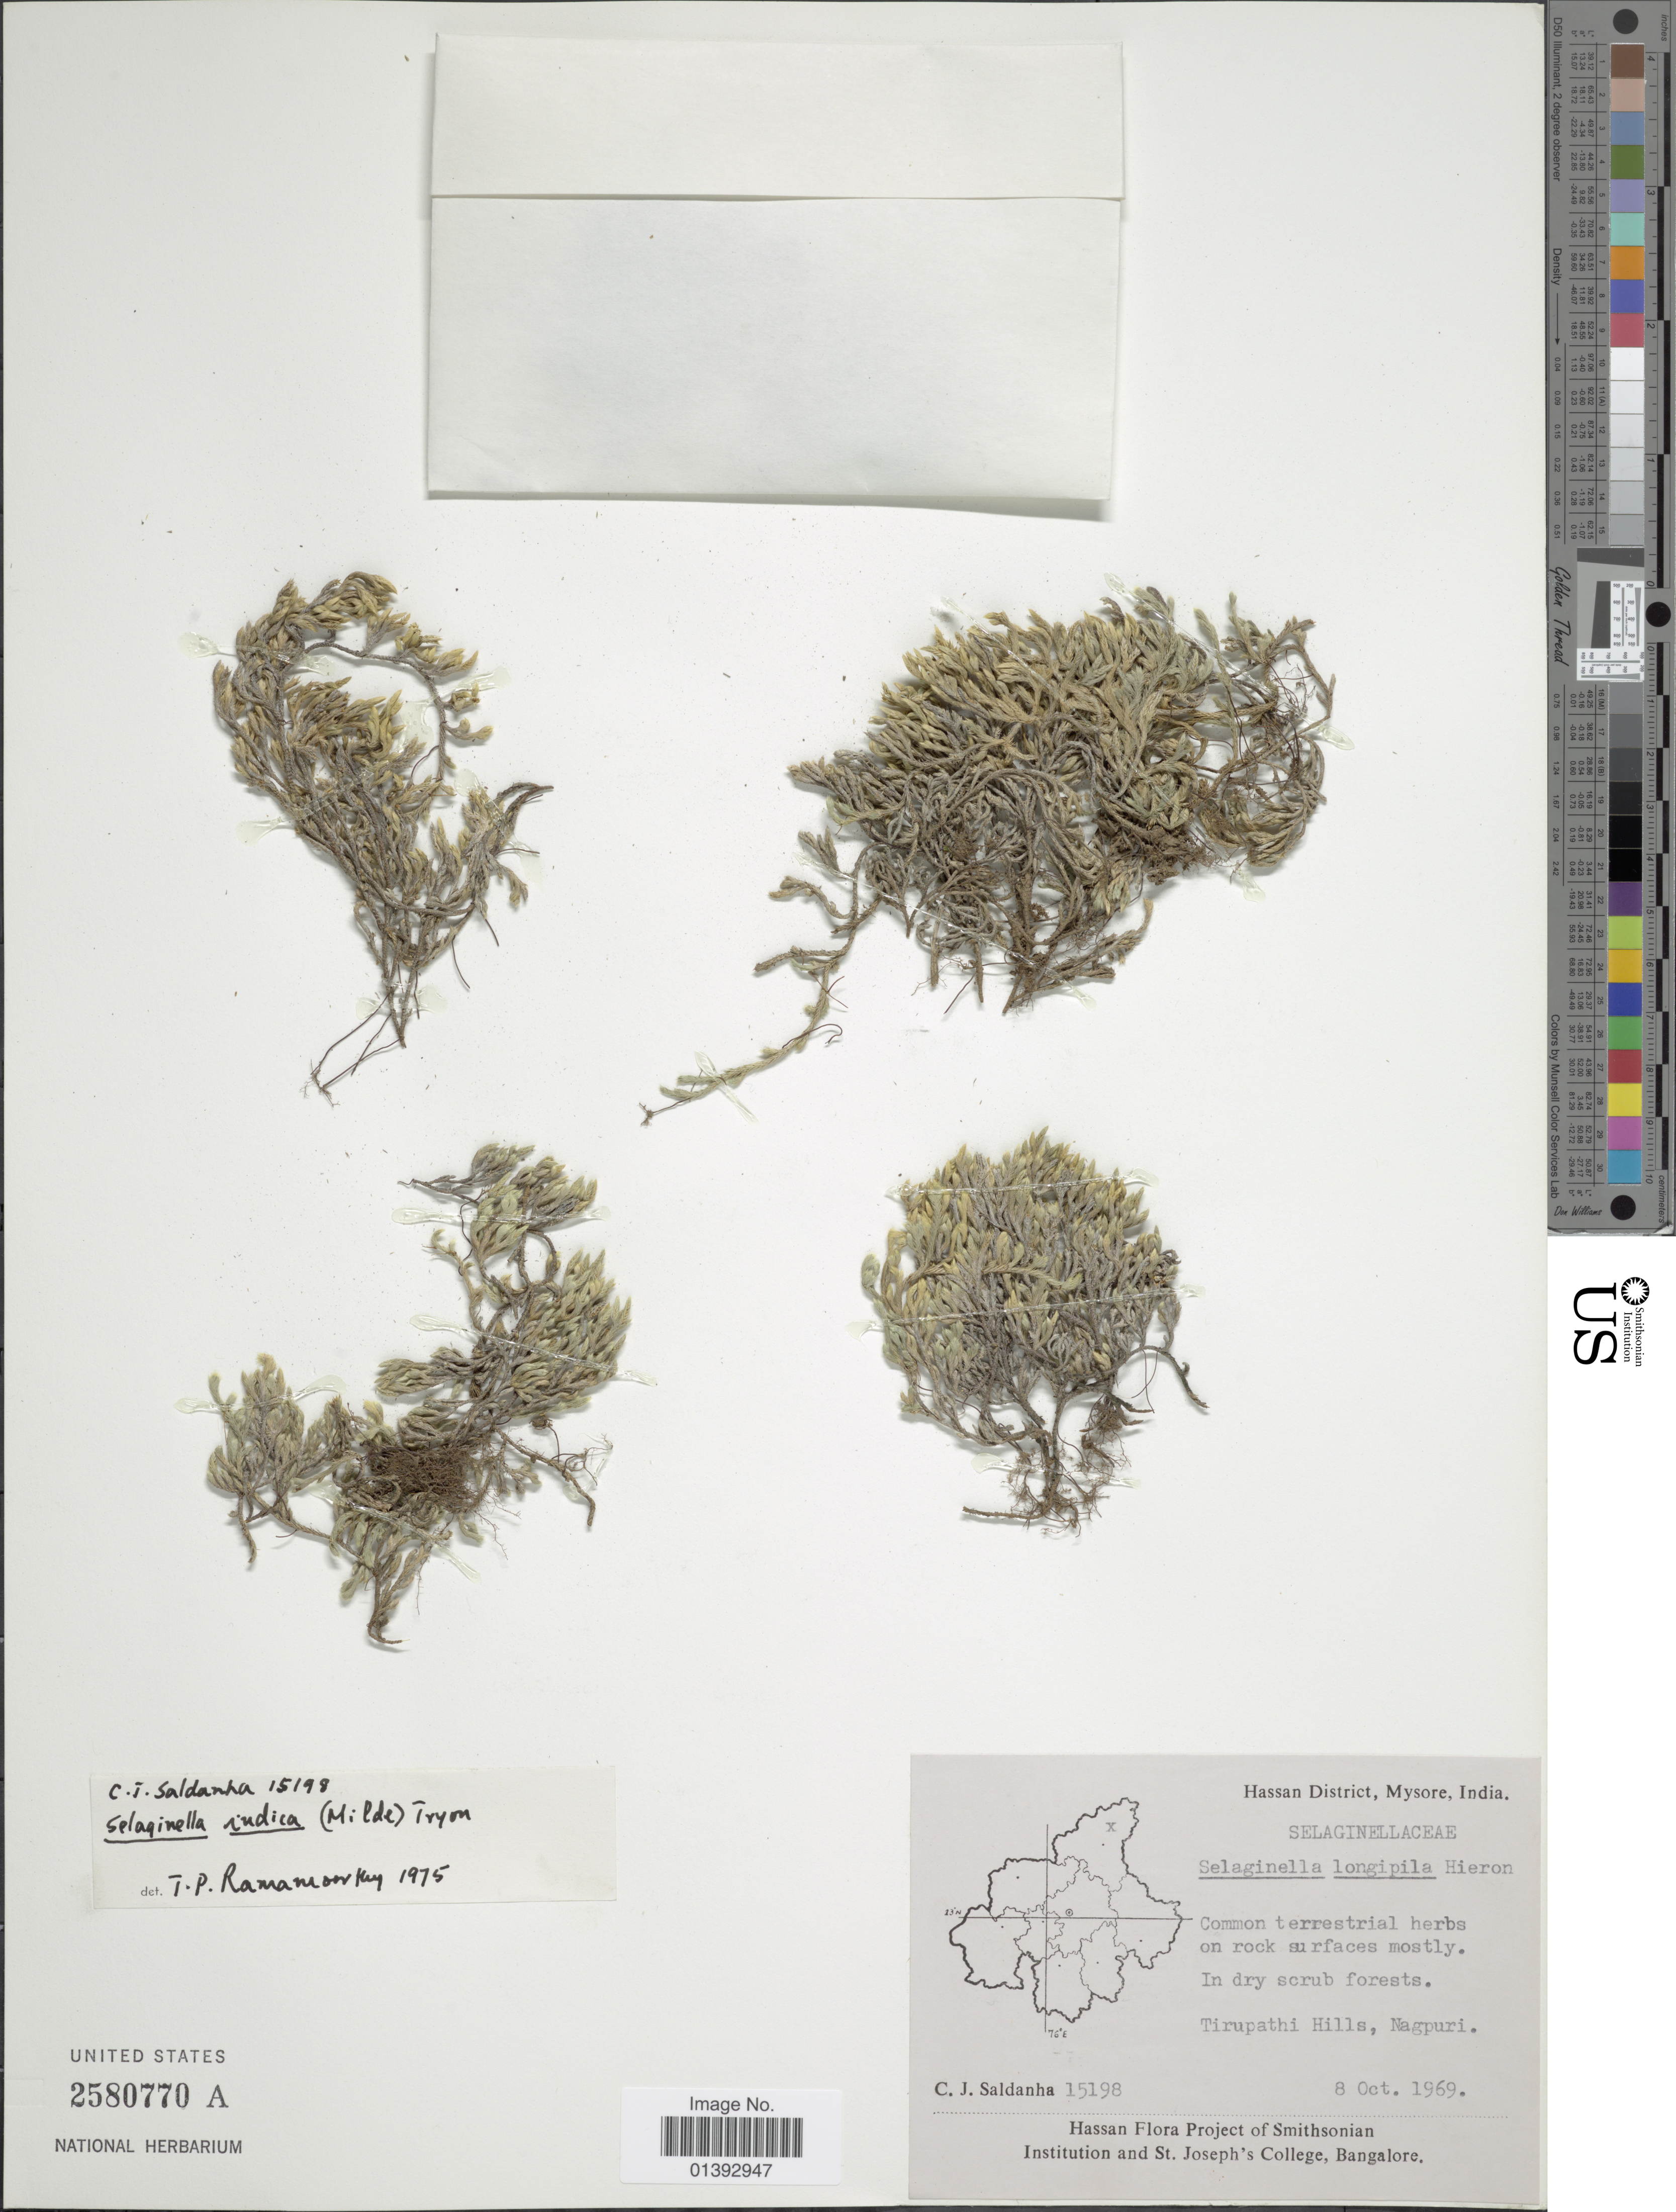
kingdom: Plantae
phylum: Tracheophyta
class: Lycopodiopsida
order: Selaginellales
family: Selaginellaceae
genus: Selaginella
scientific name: Selaginella indica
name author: (Milde) R.M. Tryon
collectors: C. J. Saldanha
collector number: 15198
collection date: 1969-10-08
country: India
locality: Hassan District, Mysore,Tirupathi Hills, Nagpuri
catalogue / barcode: US 2580770A